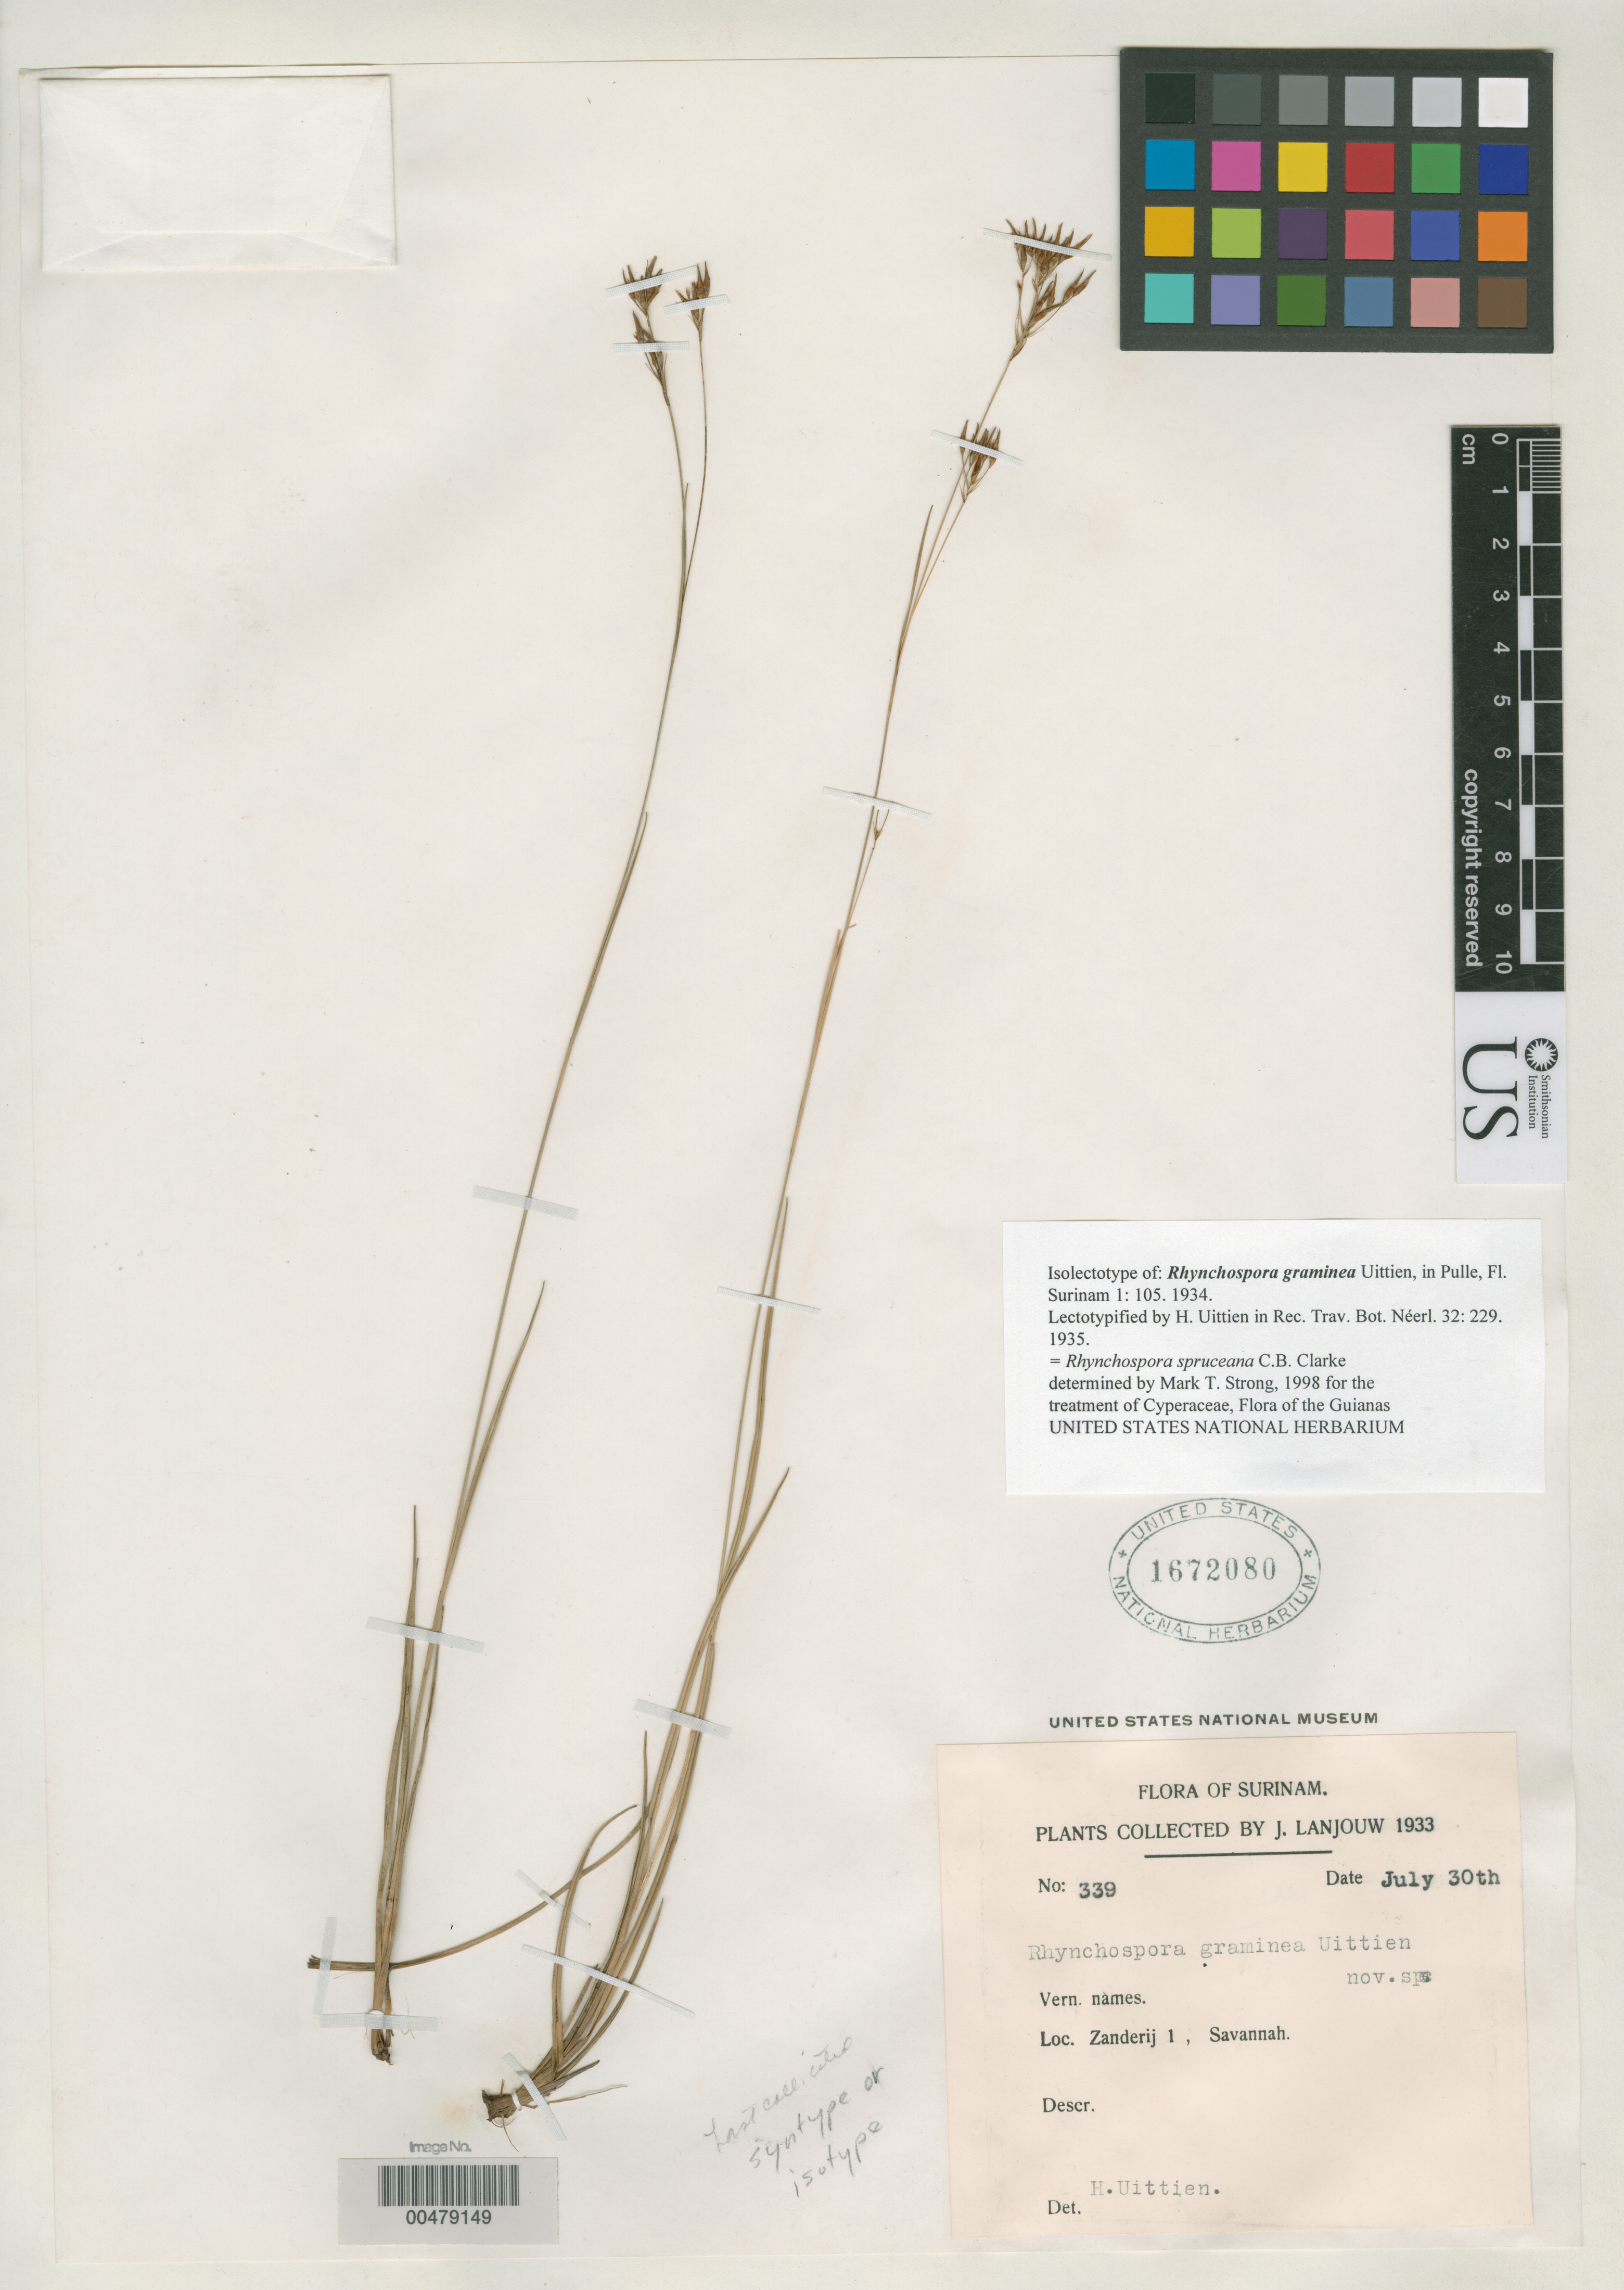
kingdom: Plantae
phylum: Tracheophyta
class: Liliopsida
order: Poales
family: Cyperaceae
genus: Rhynchospora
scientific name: Rhynchospora graminea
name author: Uittien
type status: Isolectotype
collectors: H. Uittien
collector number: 339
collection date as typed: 30 Jul 1933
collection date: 1933-07-30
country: Suriname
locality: Zanderij 1, savannah.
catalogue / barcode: US 1672080